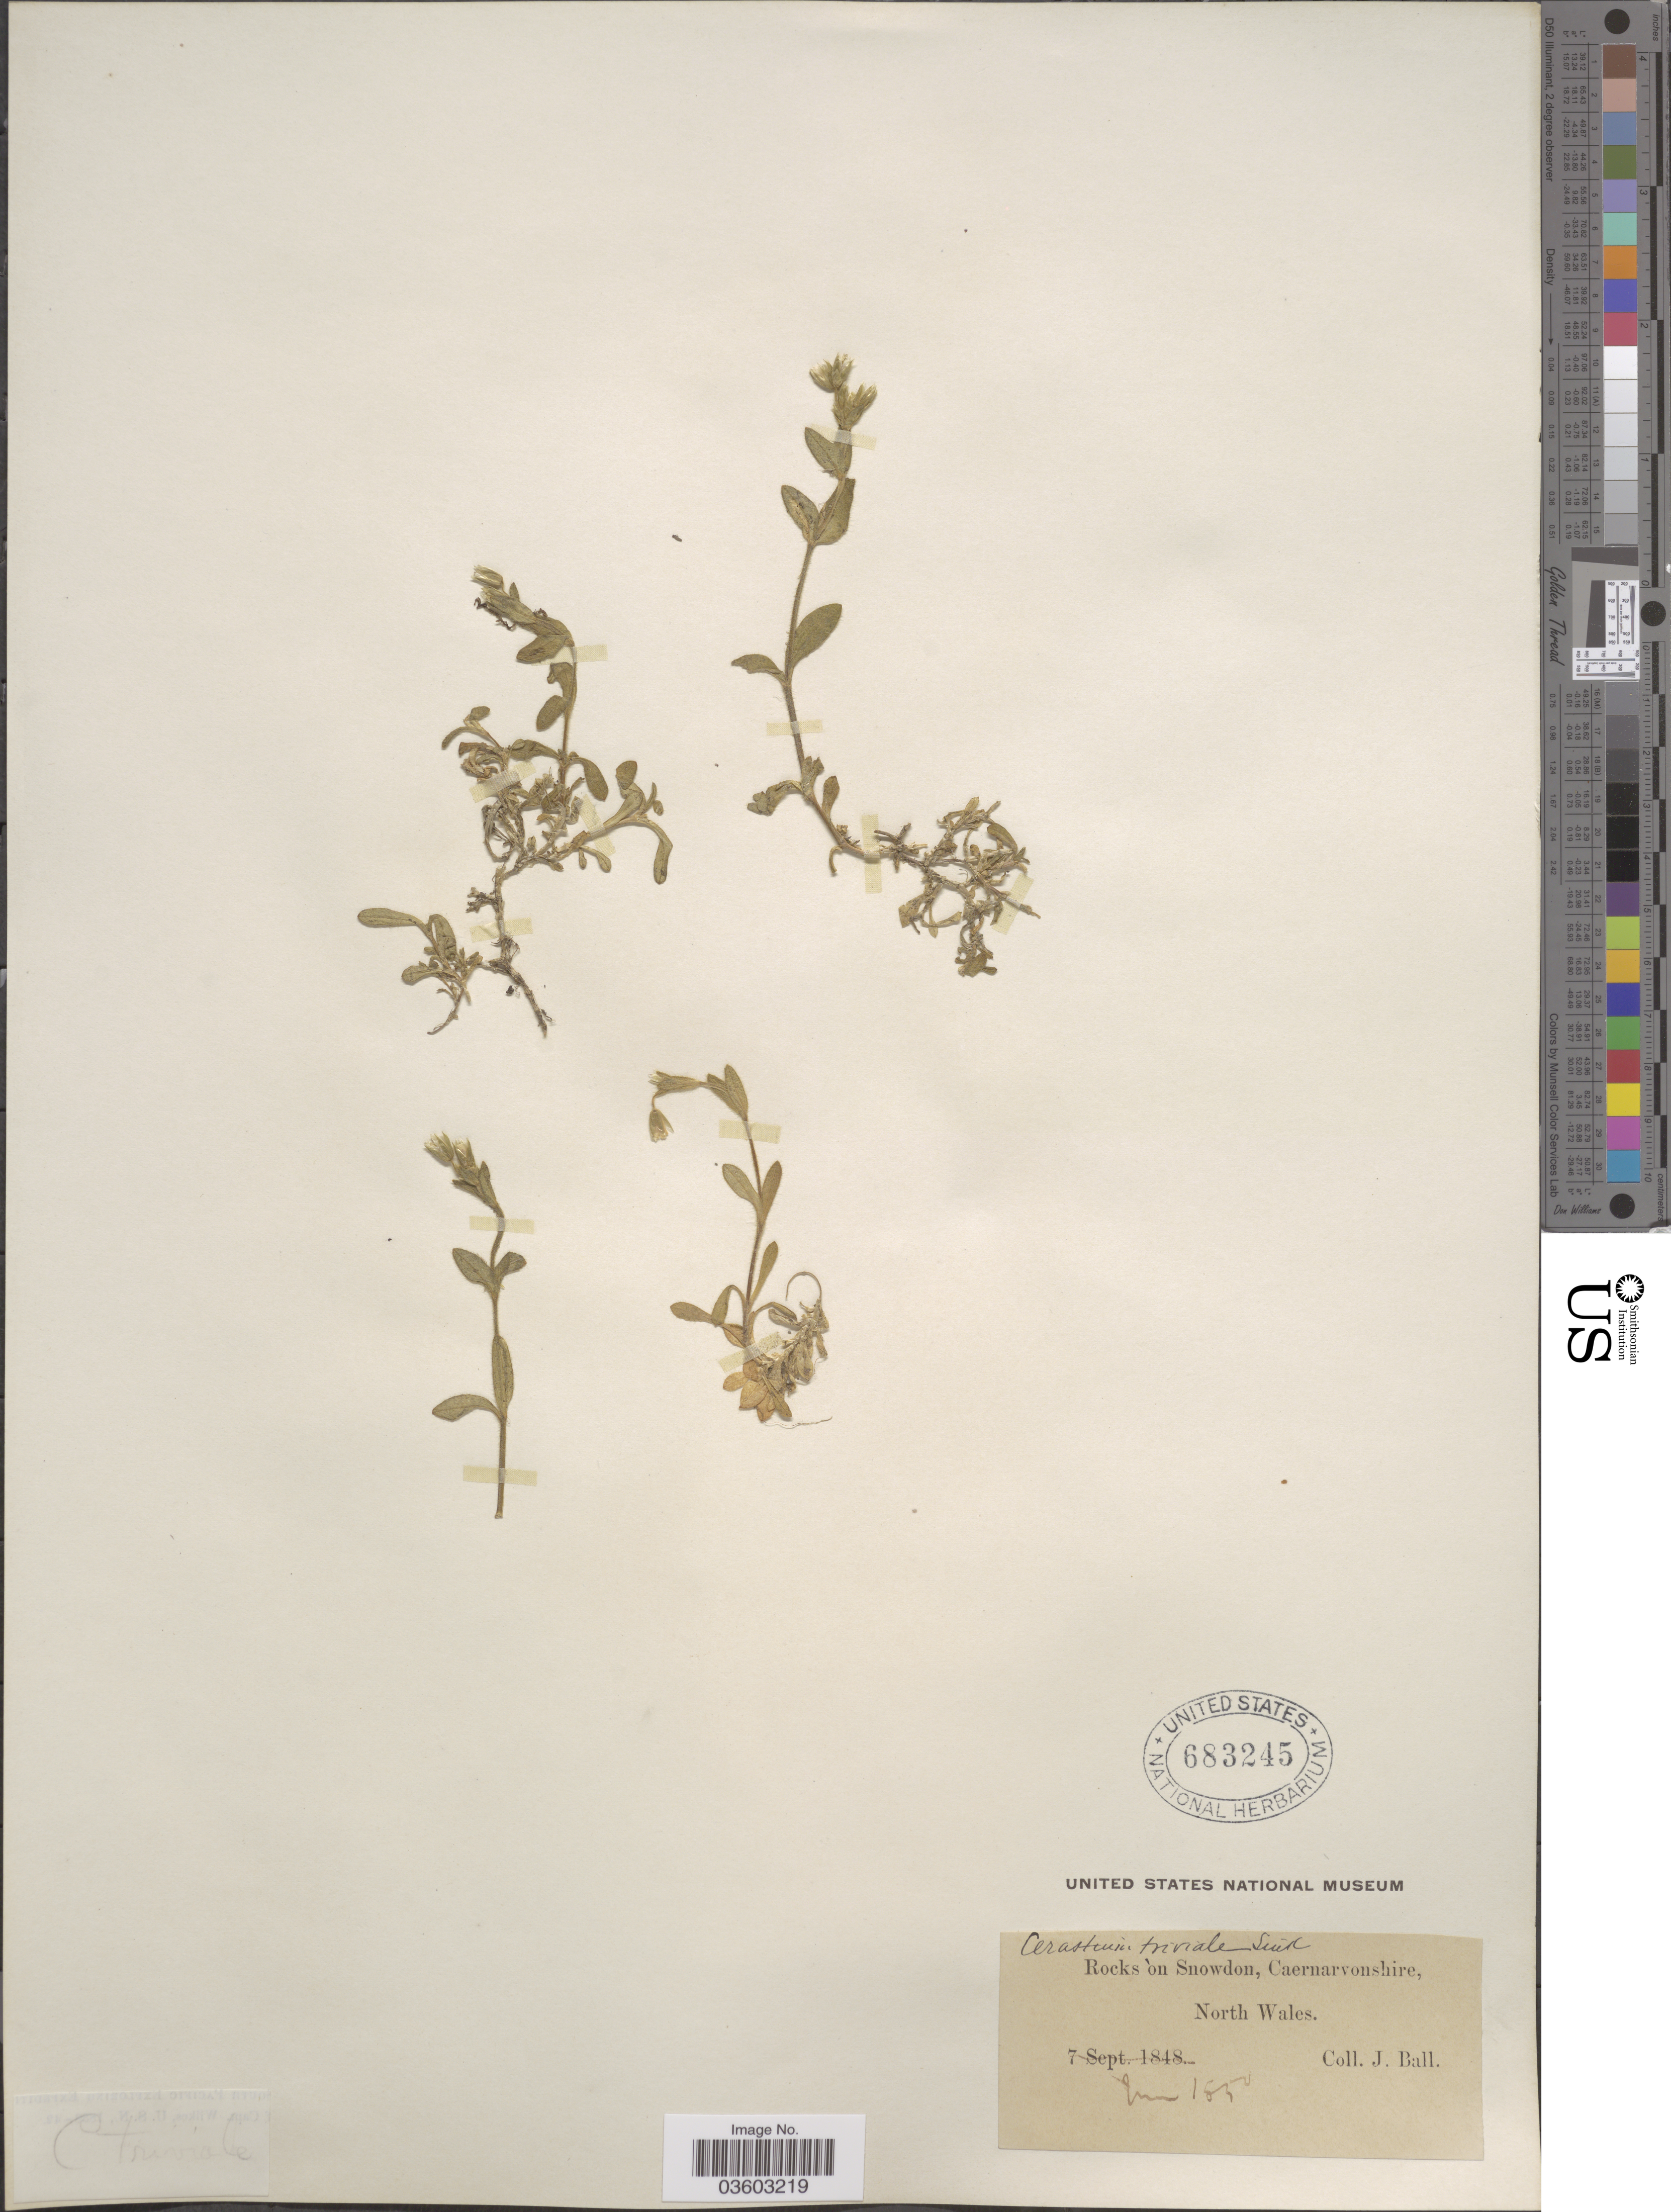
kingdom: Plantae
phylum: Tracheophyta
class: Magnoliopsida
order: Caryophyllales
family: Caryophyllaceae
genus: Cerastium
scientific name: Cerastium triviale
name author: Link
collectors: J. Ball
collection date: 1850-06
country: United Kingdom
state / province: Wales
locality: Rocks on Snowdon, Caernarvonshire, North Wales.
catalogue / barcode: US 683245